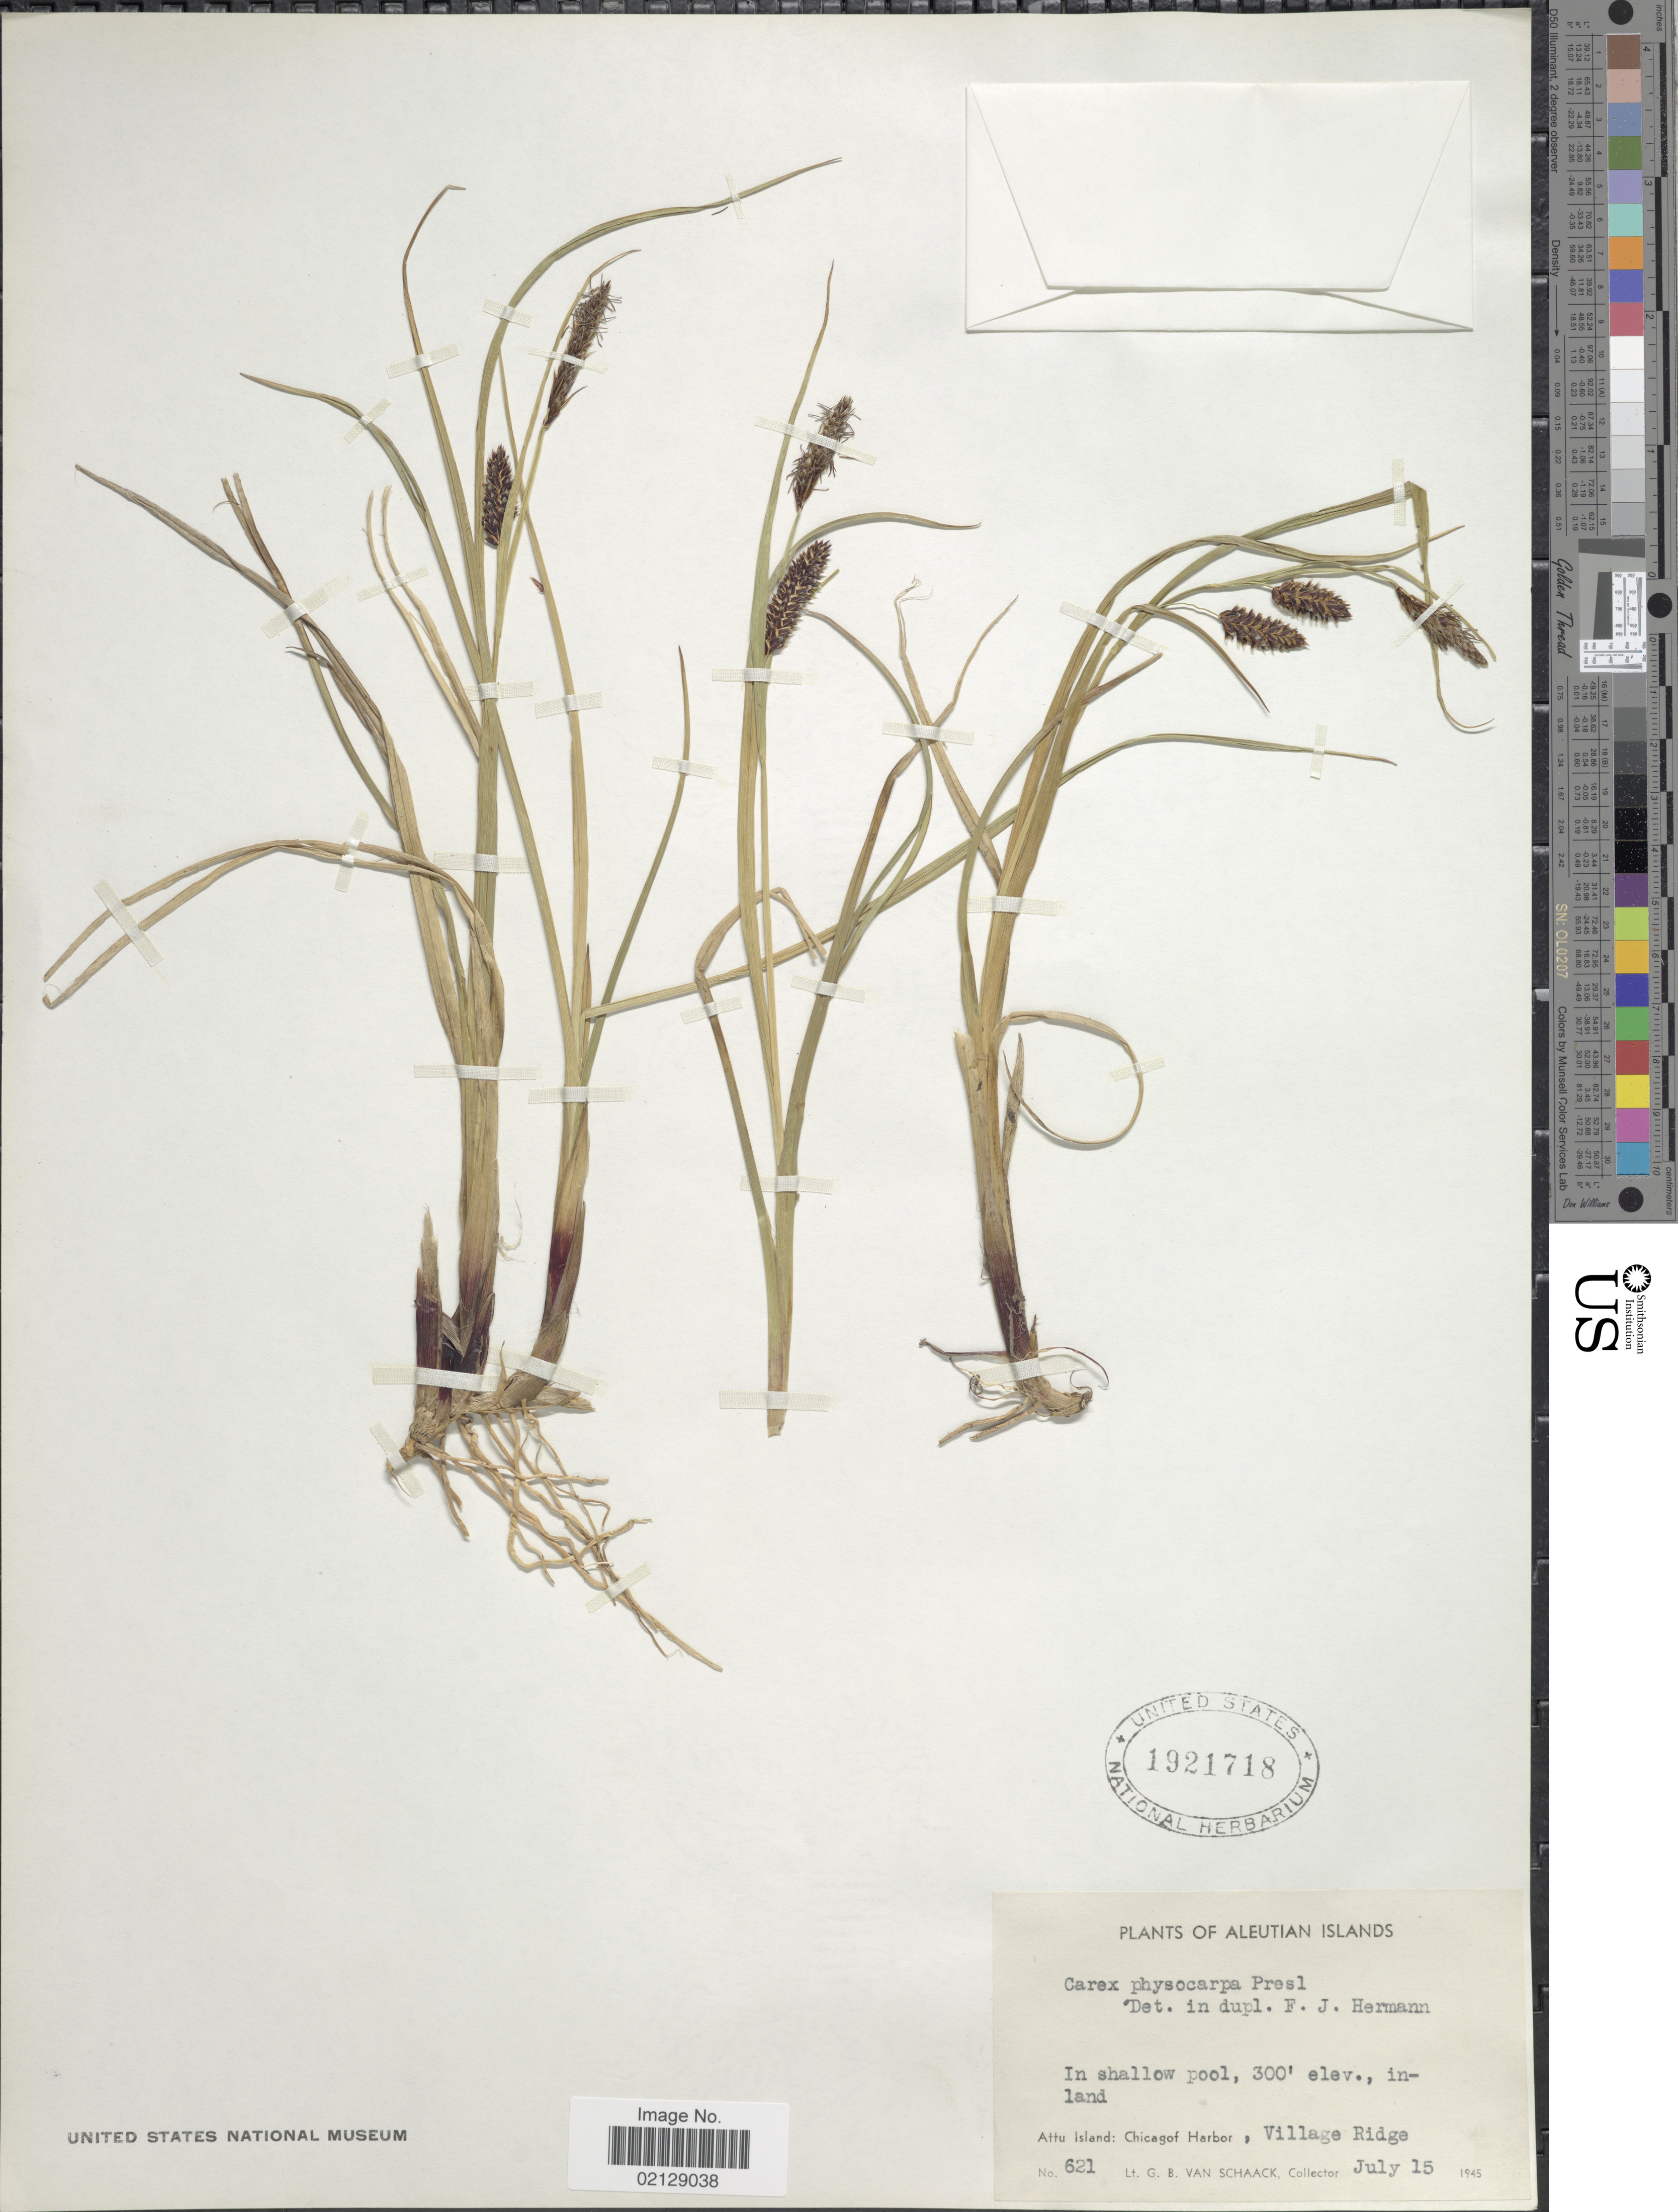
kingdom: Plantae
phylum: Tracheophyta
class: Liliopsida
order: Poales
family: Cyperaceae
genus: Carex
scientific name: Carex saxatilis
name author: L.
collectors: G. Van Schaack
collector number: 621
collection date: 1945-07-15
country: United States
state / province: Alaska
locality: The Aleutian Islands, In shallow pool, inland, Attu Island: Chicagof Harbor, Village Ridge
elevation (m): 91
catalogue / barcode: US 1921718